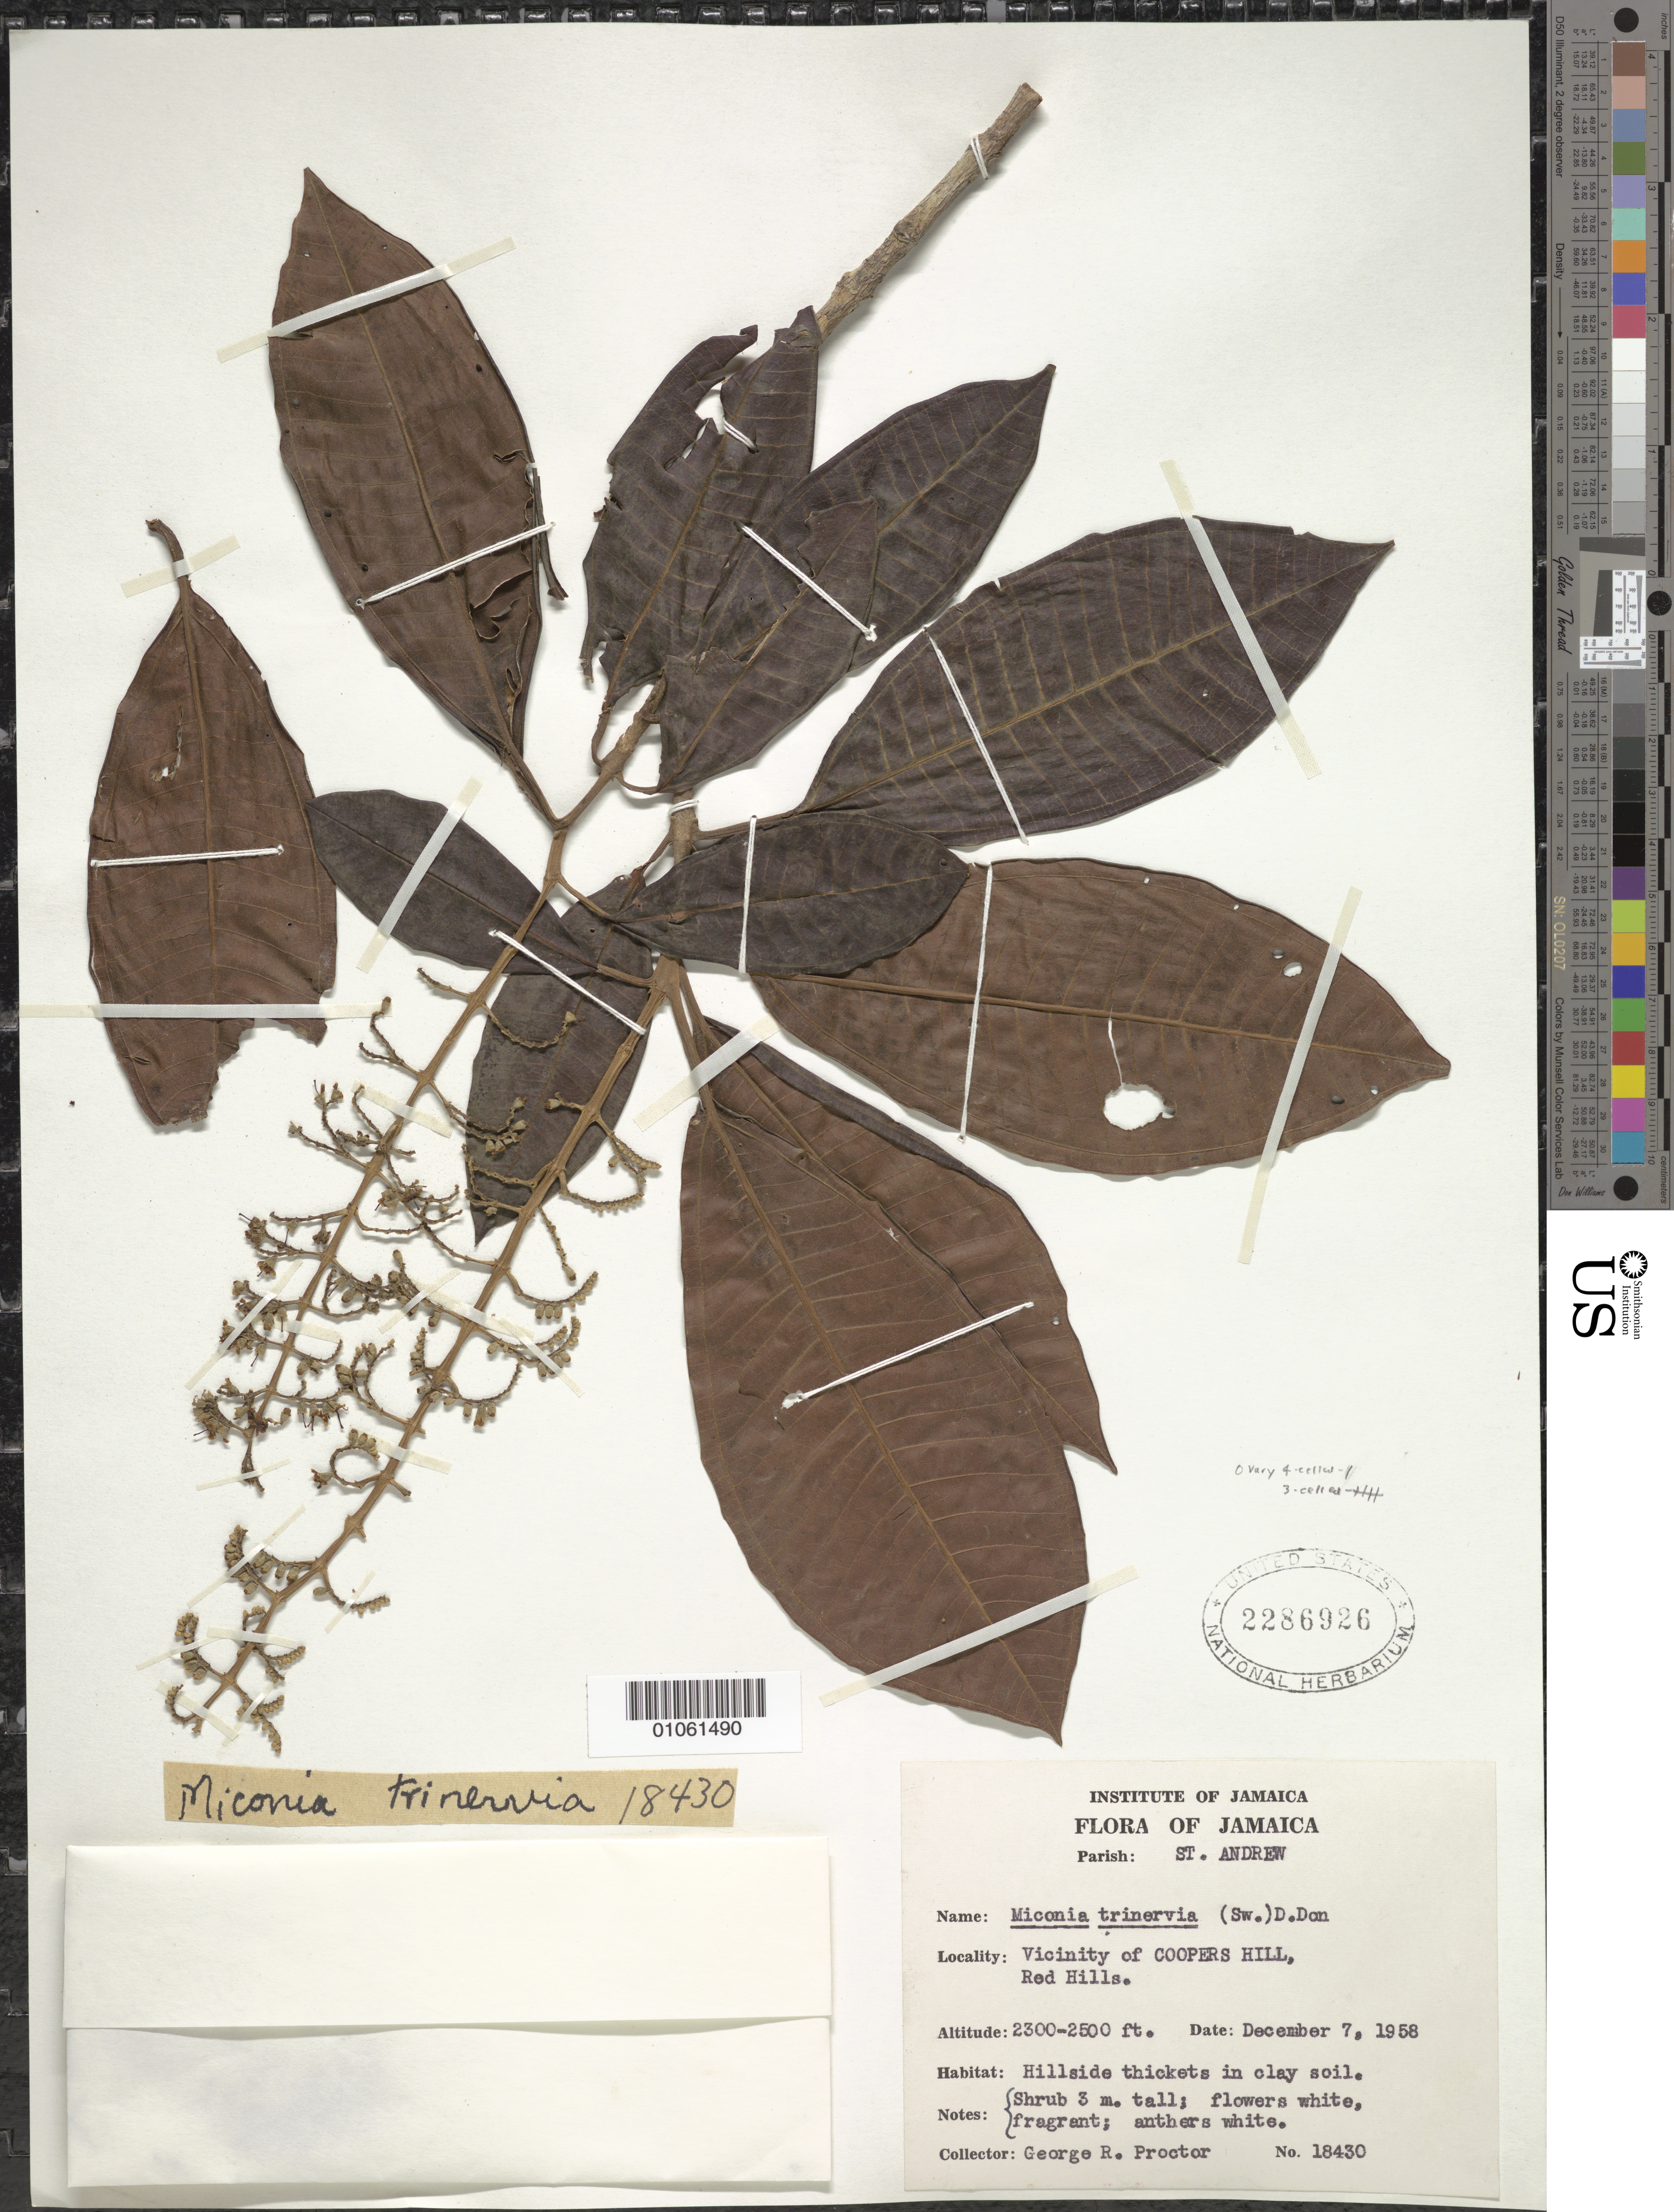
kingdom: Plantae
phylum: Tracheophyta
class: Magnoliopsida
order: Myrtales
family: Melastomataceae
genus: Miconia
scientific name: Miconia trinervia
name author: (Sw.) D. Don ex Loudon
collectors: G. R. Proctor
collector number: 18430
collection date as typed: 07 Dec 1958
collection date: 1958-12-07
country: Jamaica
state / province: Saint Andrew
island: Jamaica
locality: Coopers Hill vicinity, Red Hills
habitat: Hillside thickets in clay soil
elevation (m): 701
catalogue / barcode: US 2286926